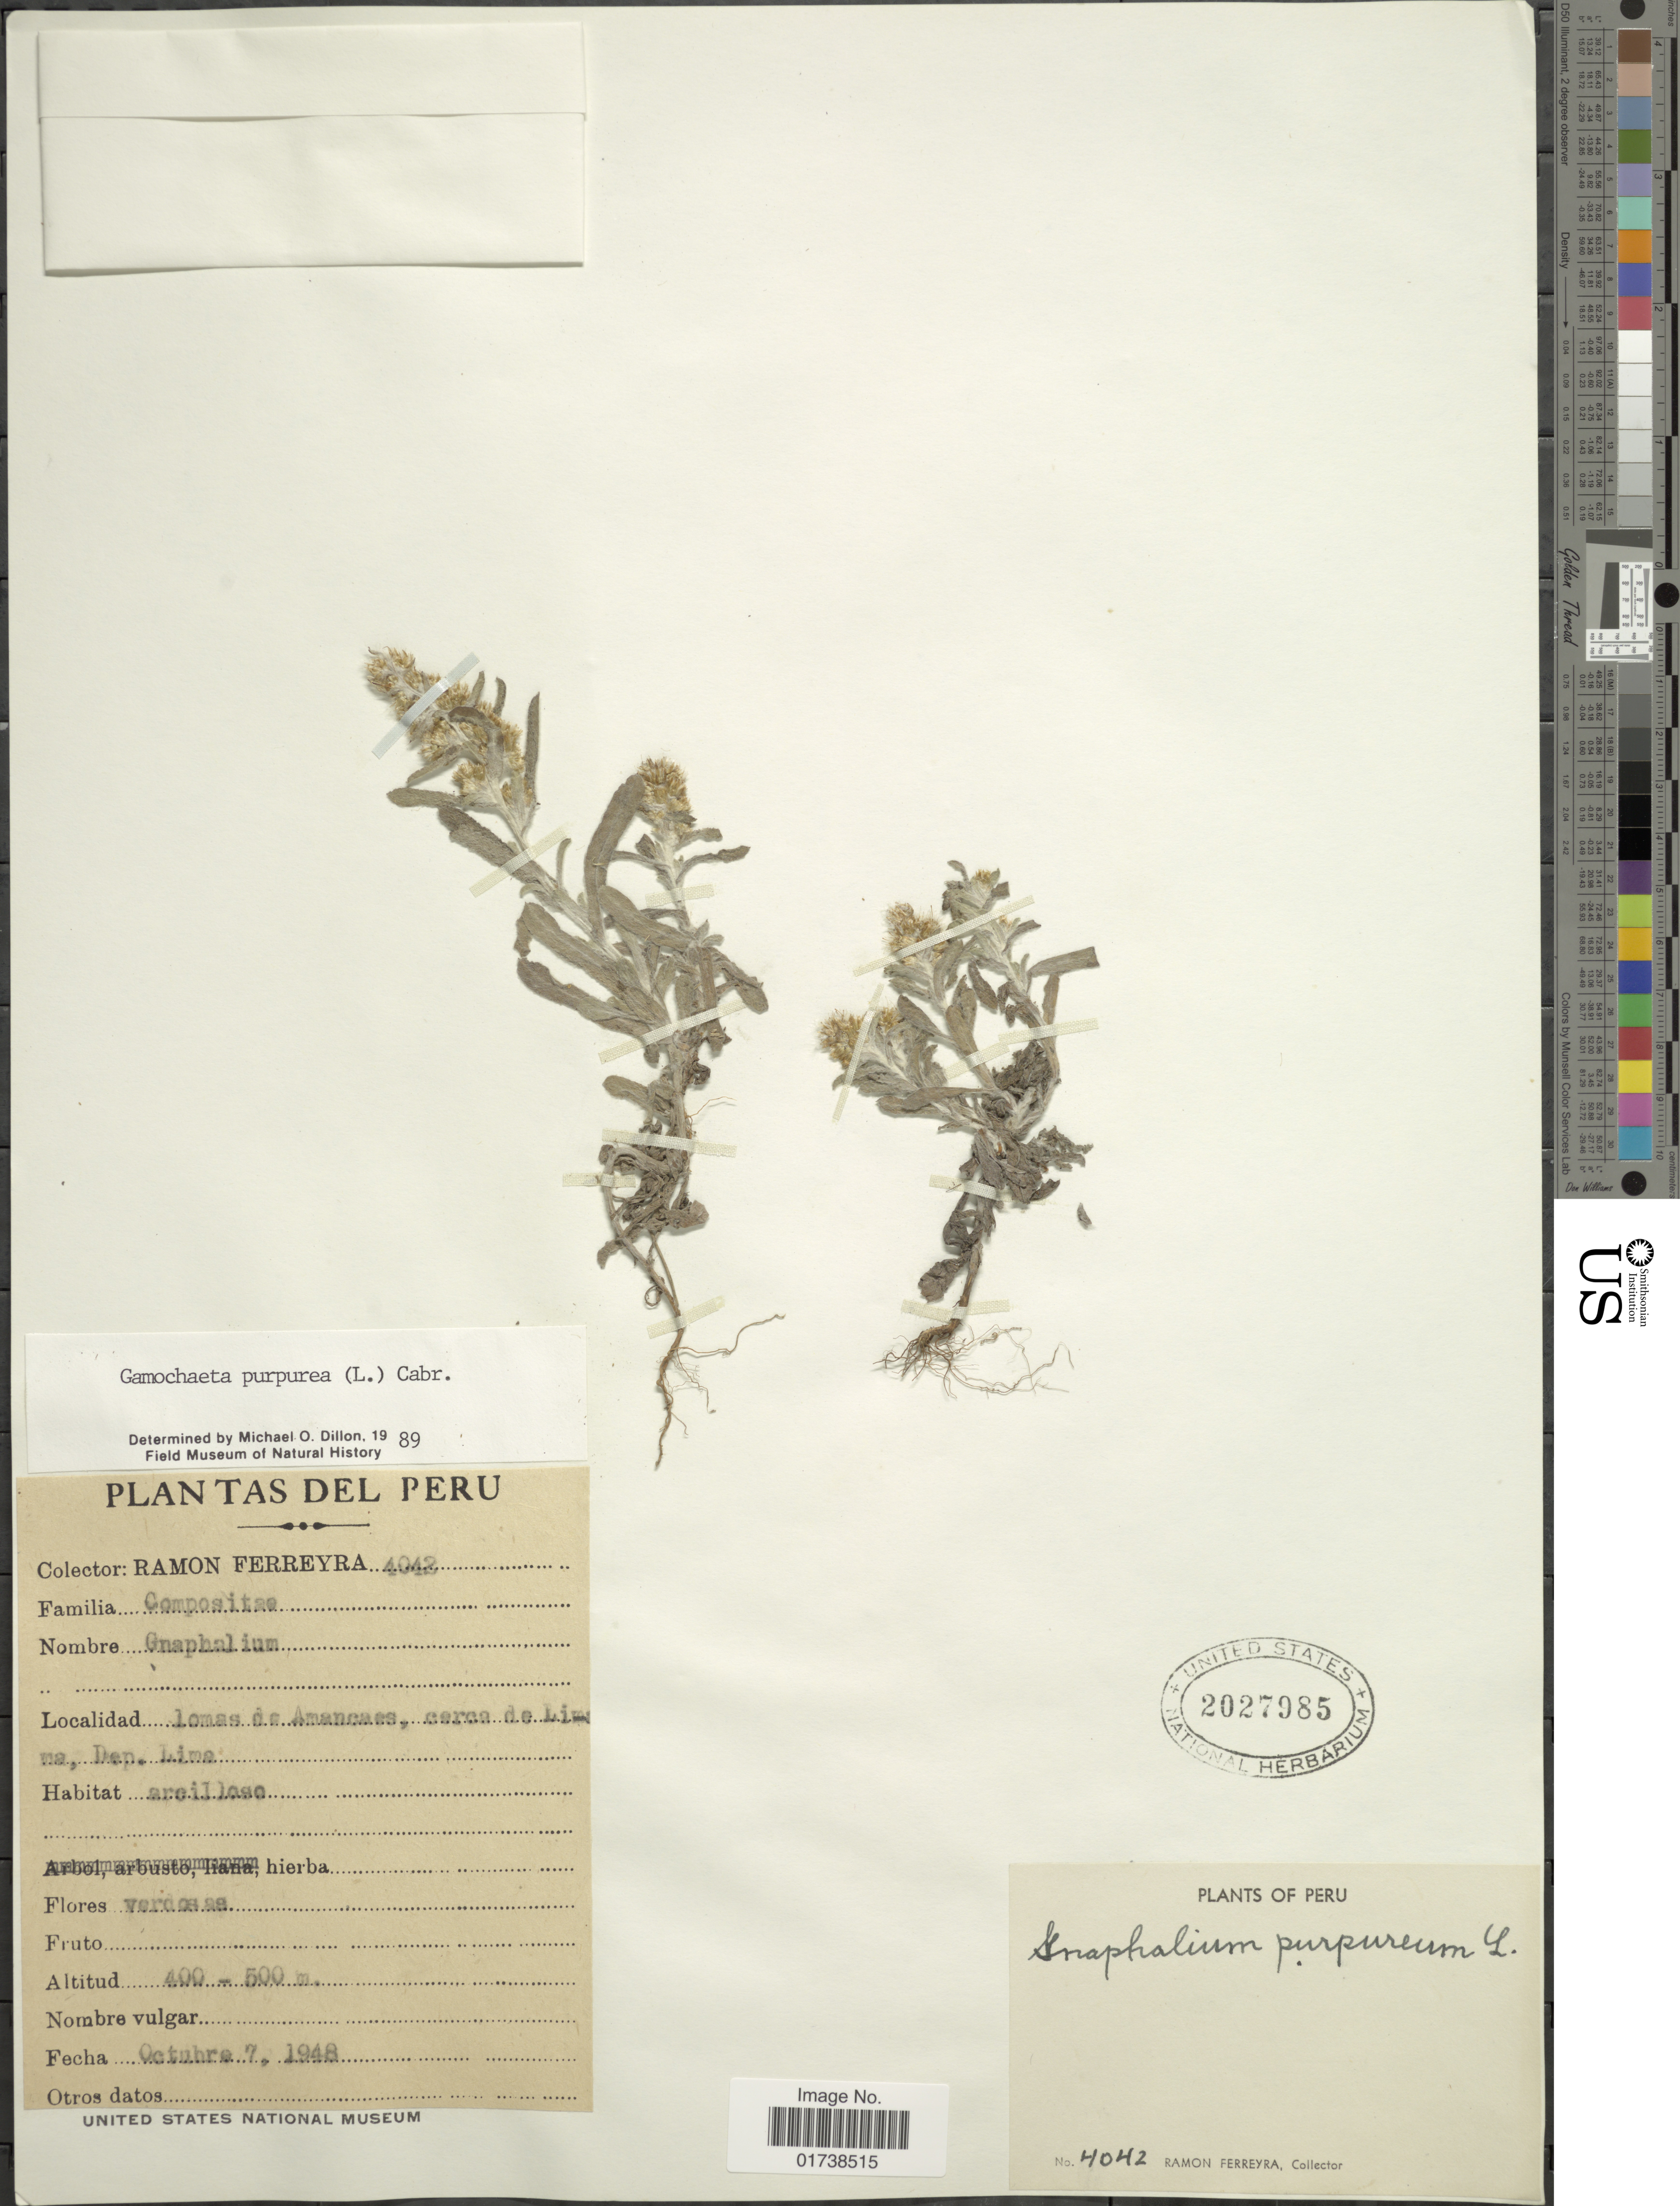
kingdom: Plantae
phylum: Tracheophyta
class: Magnoliopsida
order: Asterales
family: Asteraceae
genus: Gamochaeta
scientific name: Gamochaeta purpurea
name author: (L.) Cabrera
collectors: R. A. Ferreyra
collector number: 4042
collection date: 1948-10-07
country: Peru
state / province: Lima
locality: Lomas de Amancaes, cerca de Lima, Dep. Lima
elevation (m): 400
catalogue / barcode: US 2027985